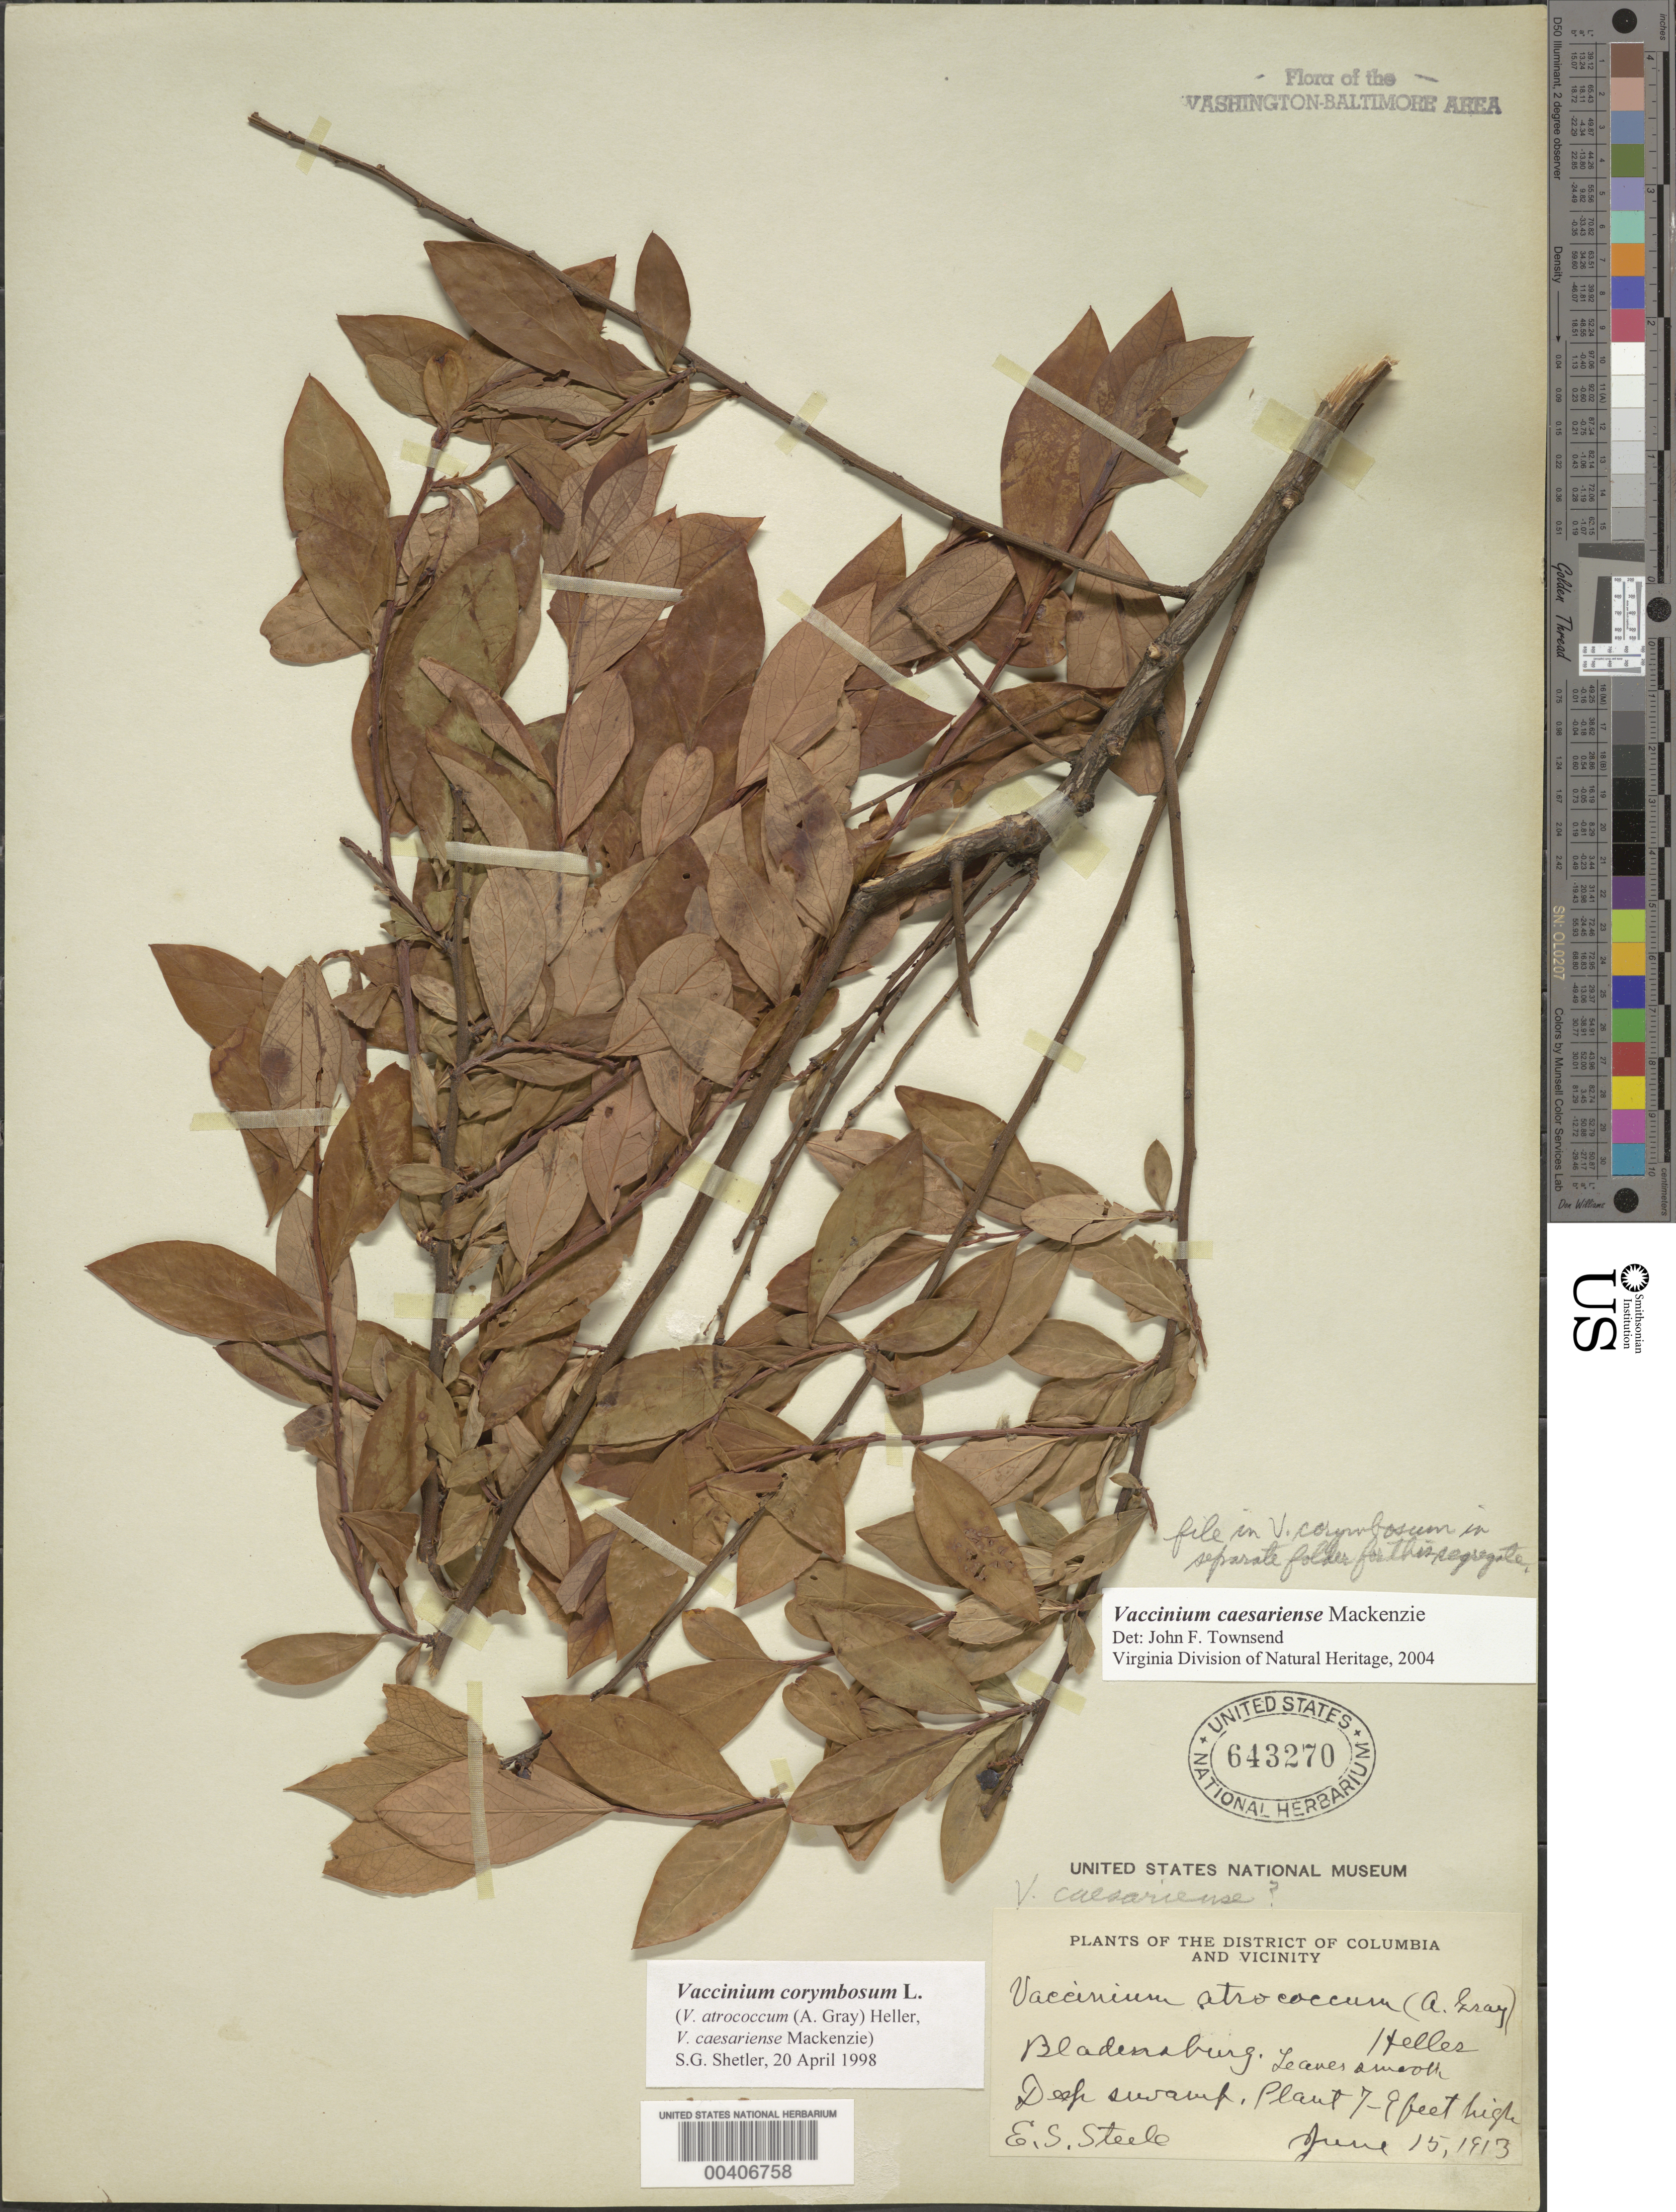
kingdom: Plantae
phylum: Tracheophyta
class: Magnoliopsida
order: Ericales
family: Ericaceae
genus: Vaccinium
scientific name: Vaccinium corymbosum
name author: L.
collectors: E. Steele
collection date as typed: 15 Jun 1913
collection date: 1913-06-15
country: United States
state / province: Maryland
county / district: Prince George's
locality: Bladensburg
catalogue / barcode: US 643270